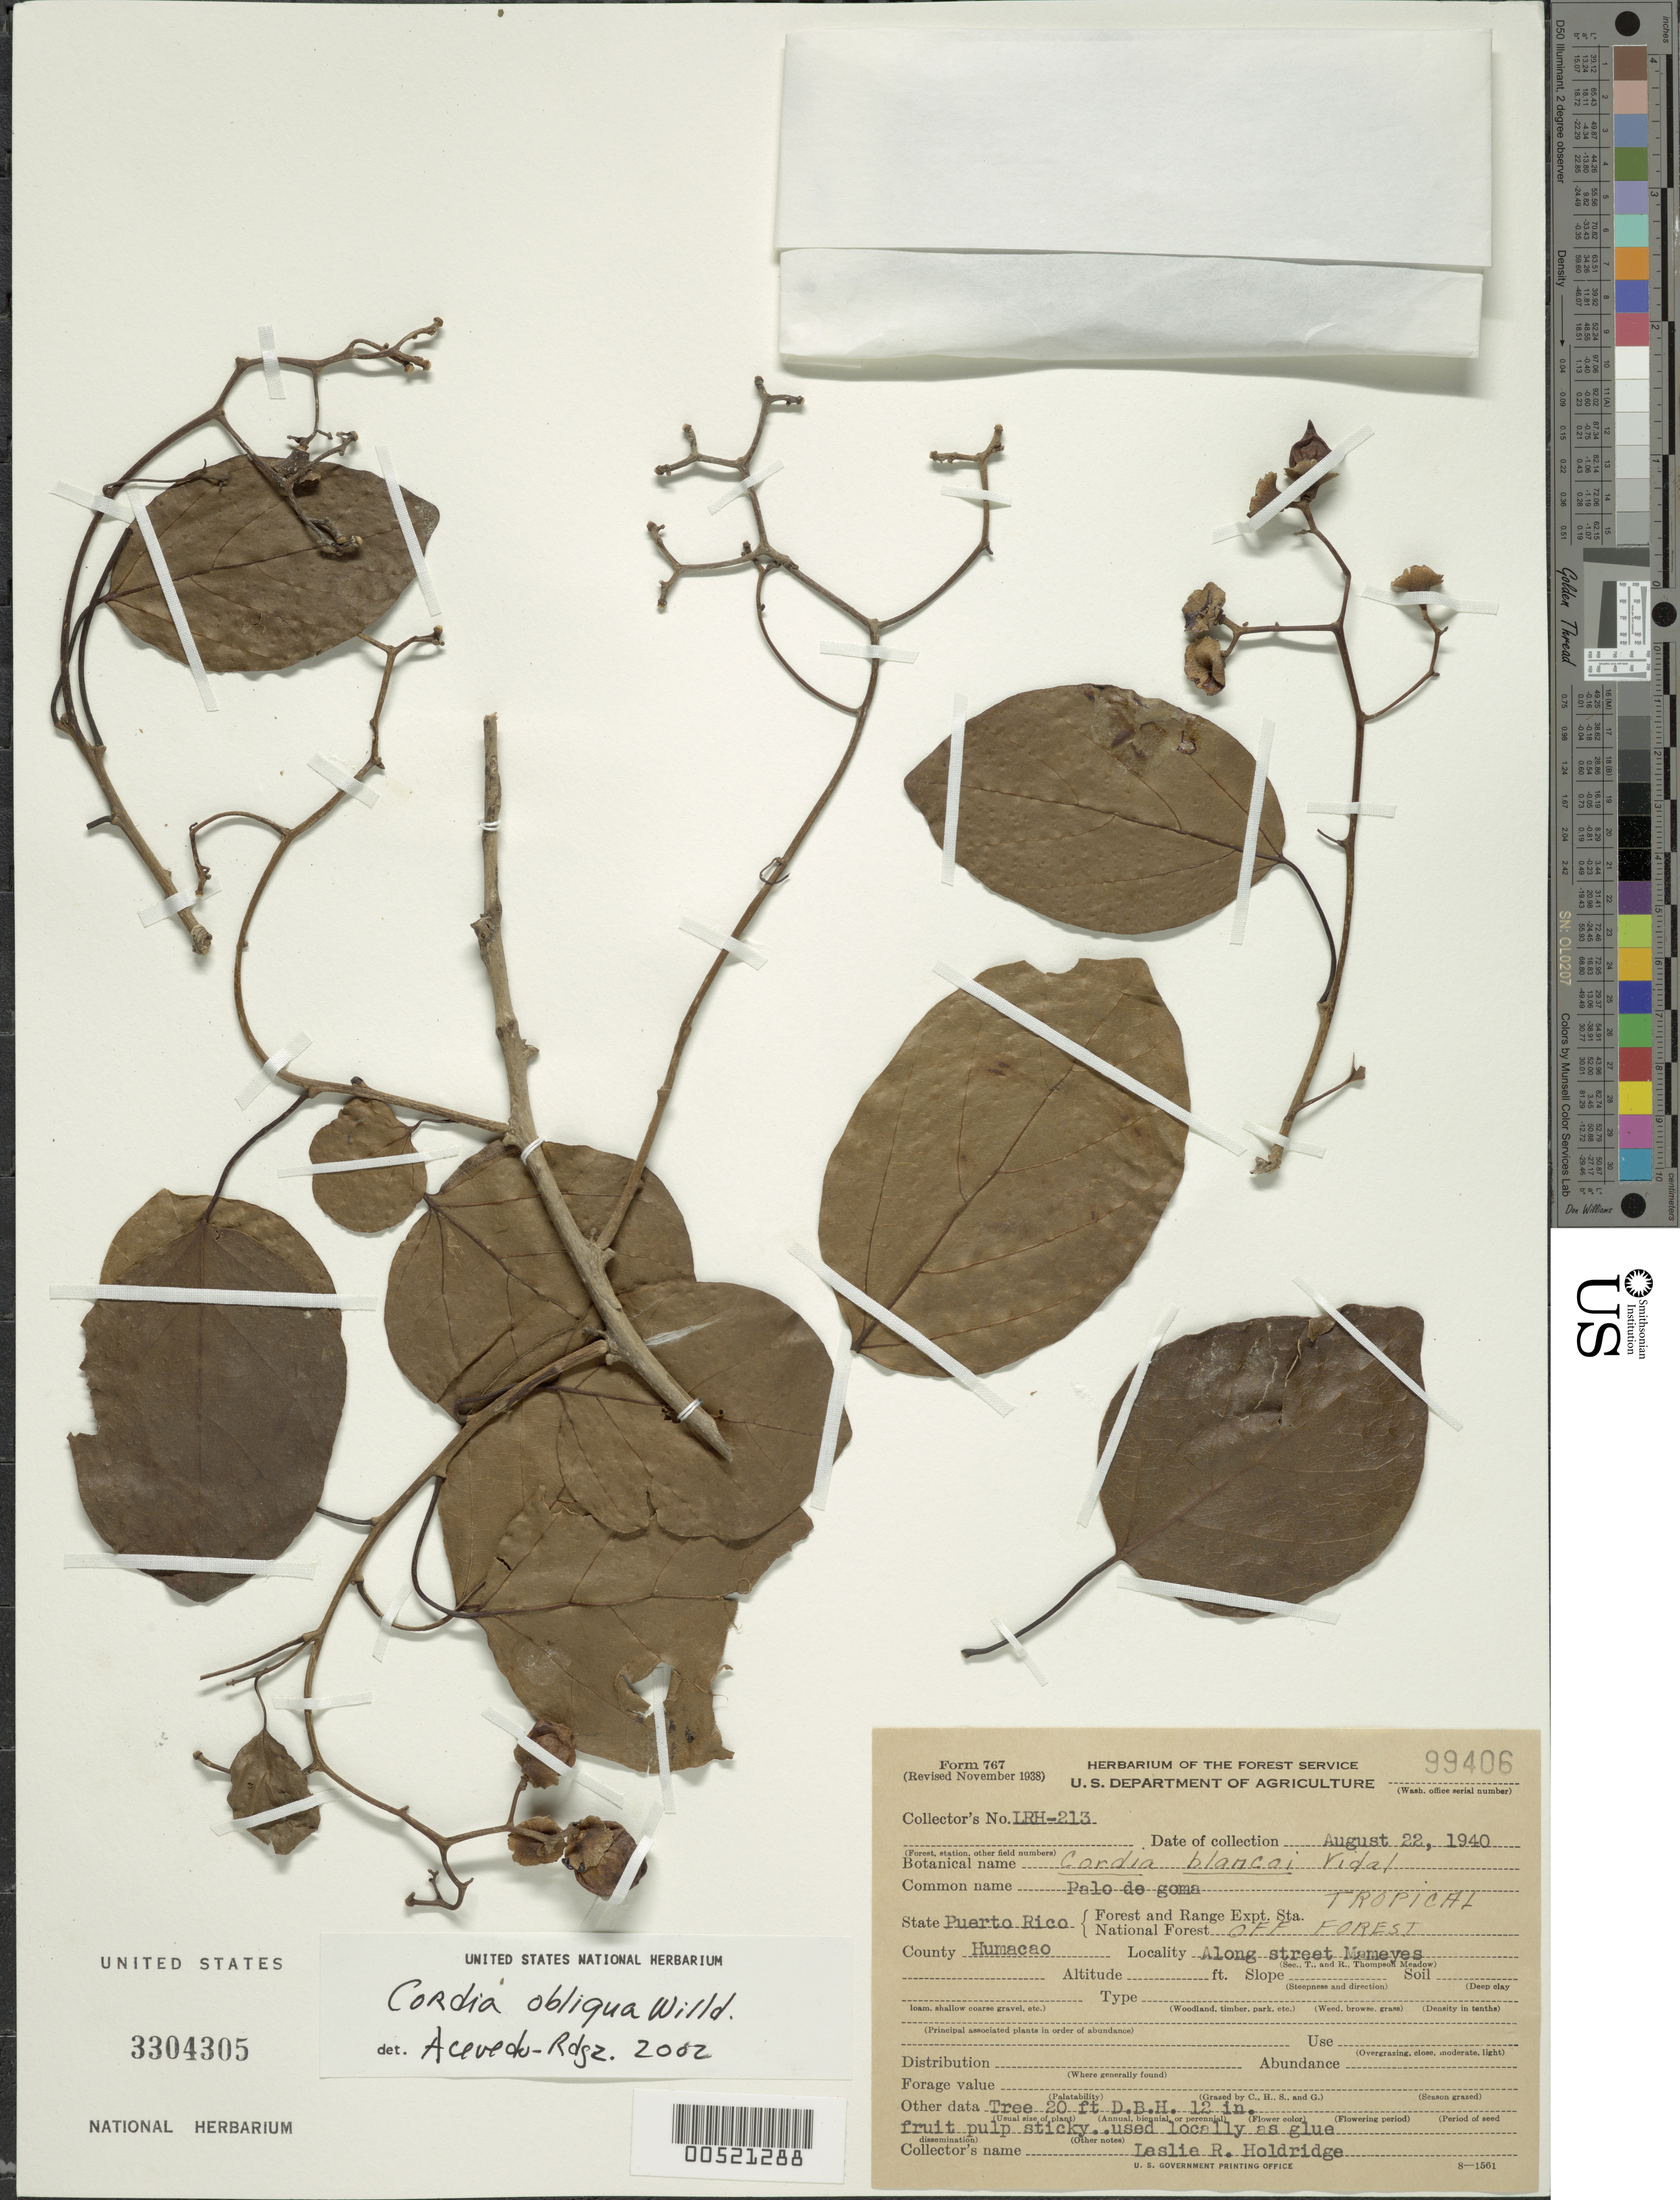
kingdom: Plantae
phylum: Tracheophyta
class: Magnoliopsida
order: Boraginales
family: Cordiaceae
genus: Cordia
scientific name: Cordia blancai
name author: S. Vidal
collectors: L. Holdridge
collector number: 213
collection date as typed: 22 Aug 1940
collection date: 1940-08-22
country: Puerto Rico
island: Greater Antilles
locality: Humacao: along street Mameyes.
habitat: Tropical OFF forest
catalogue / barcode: US 3304305